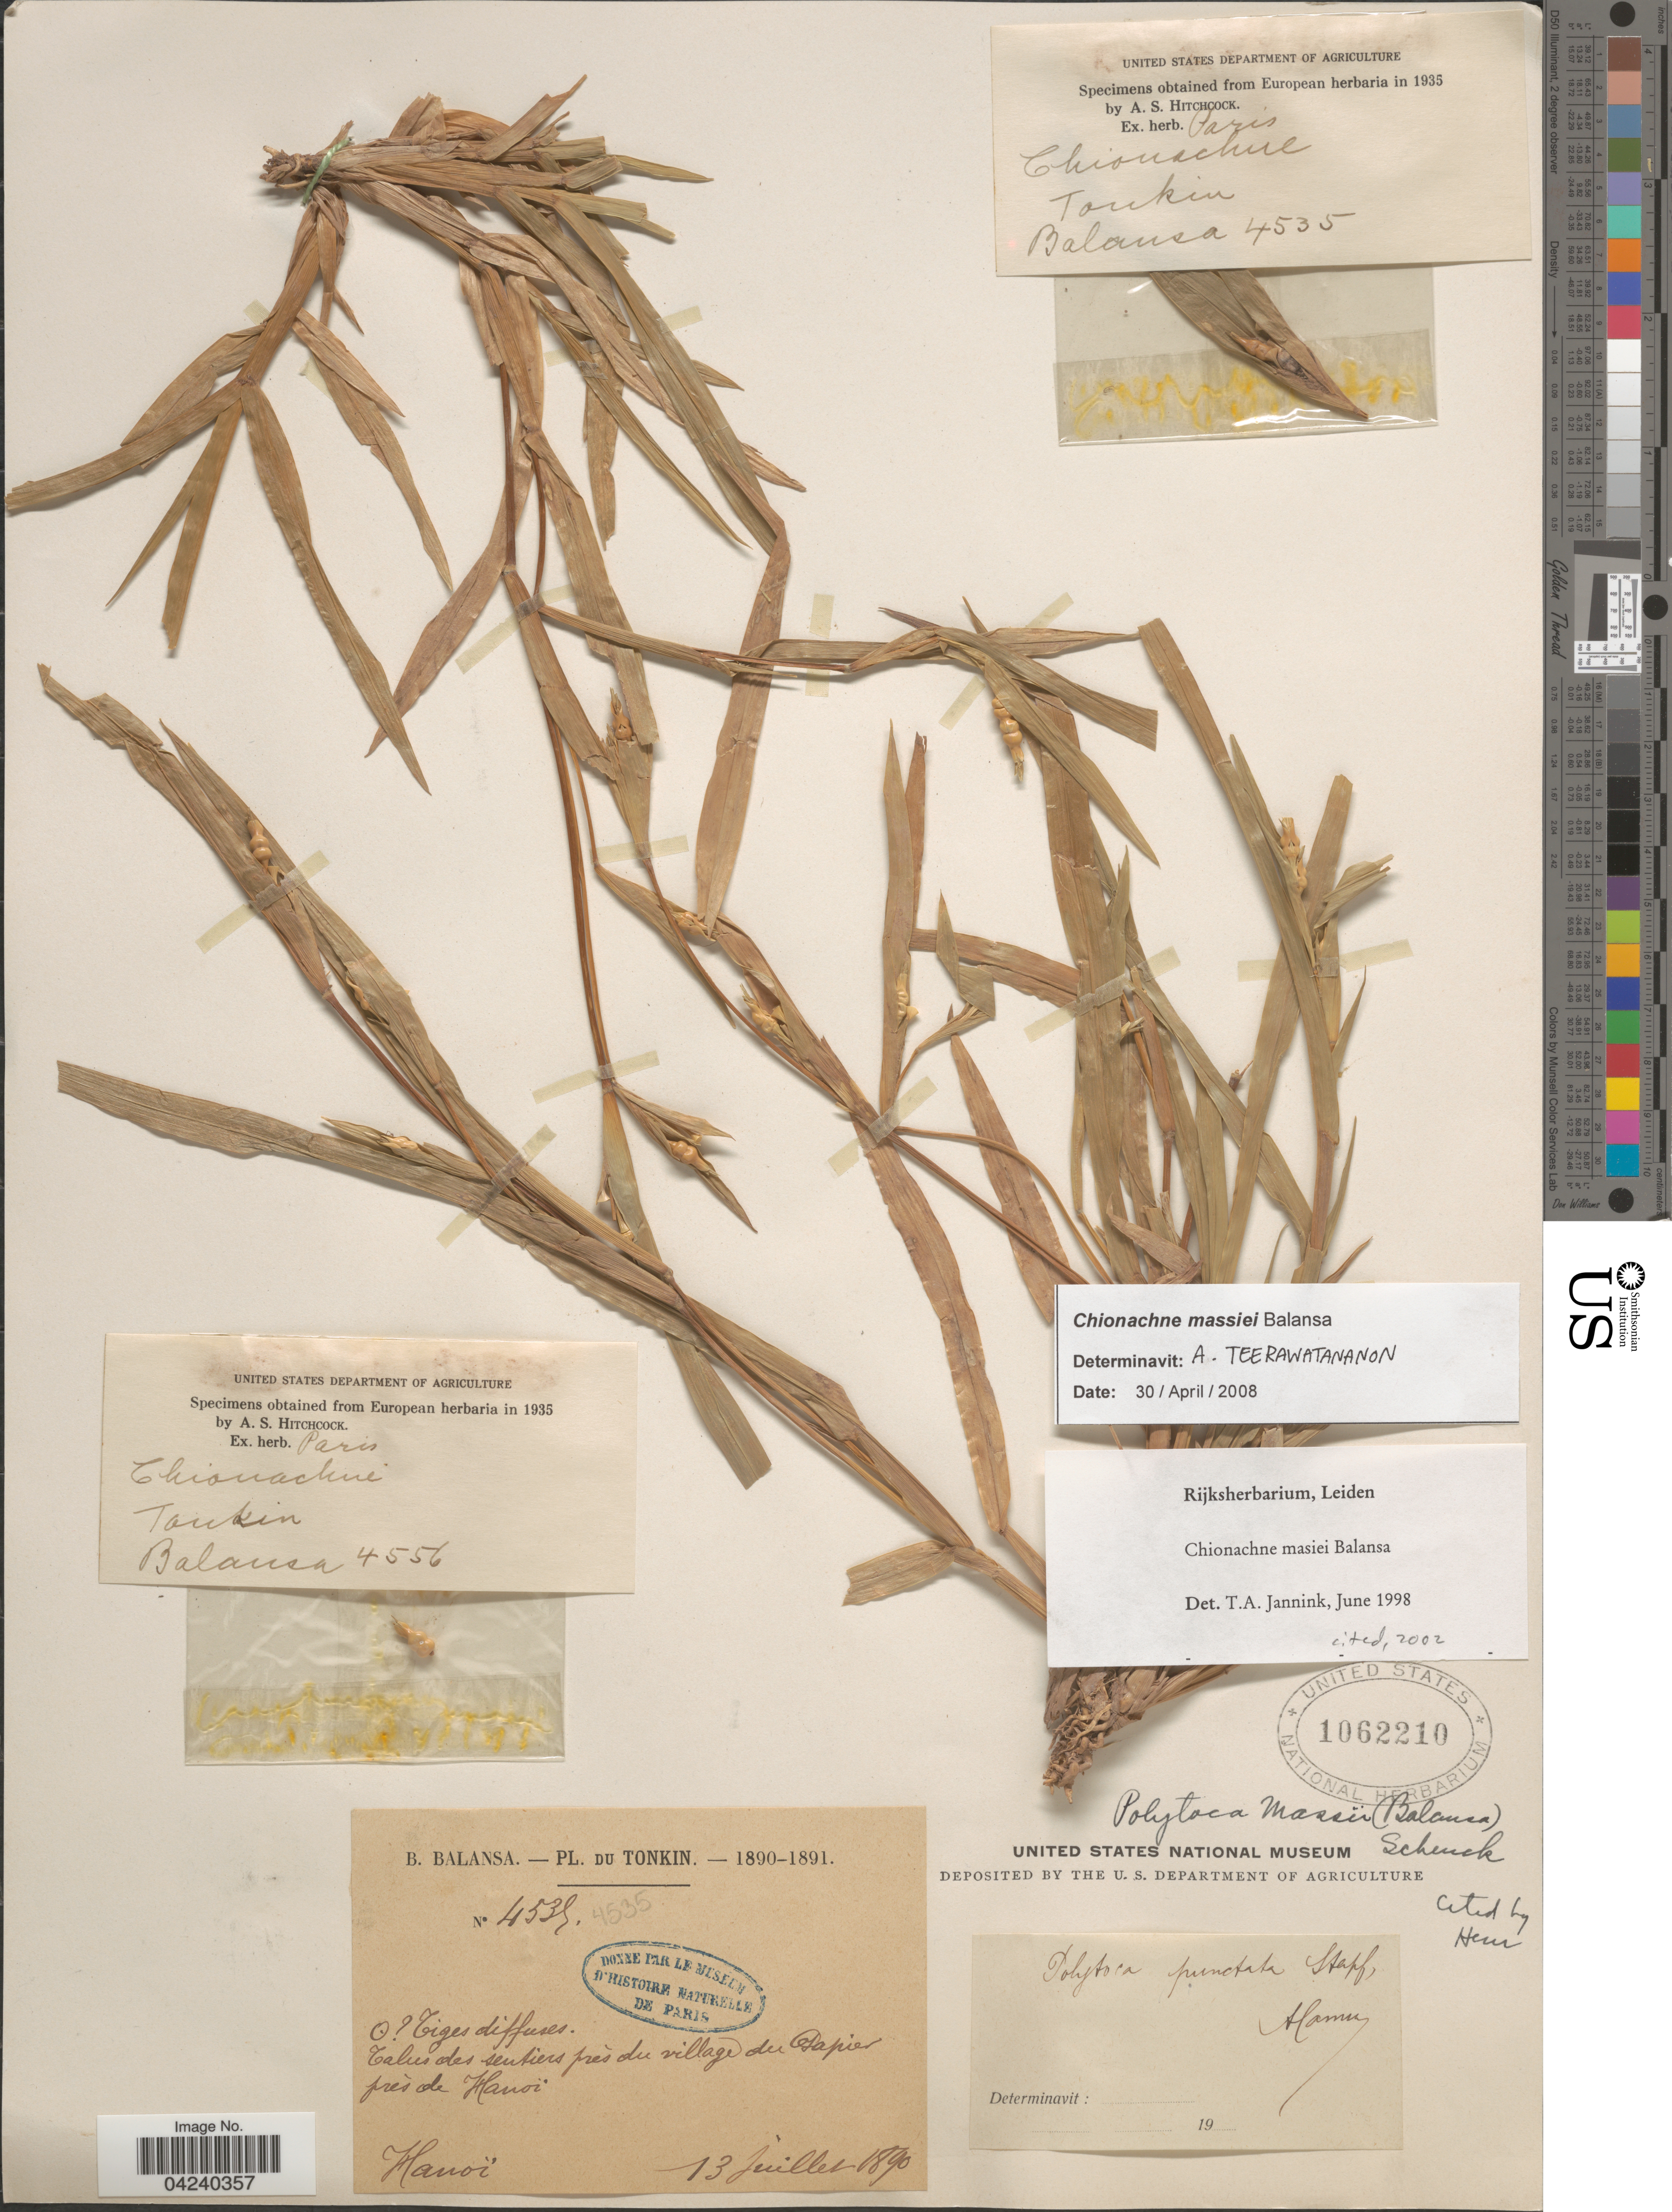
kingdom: Plantae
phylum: Tracheophyta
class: Liliopsida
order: Poales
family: Poaceae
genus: Chionachne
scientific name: Chionachne massiei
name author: Balansa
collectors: -. Balansa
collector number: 4556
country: Vietnam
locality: Tonkin.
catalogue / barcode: US 1062210-2